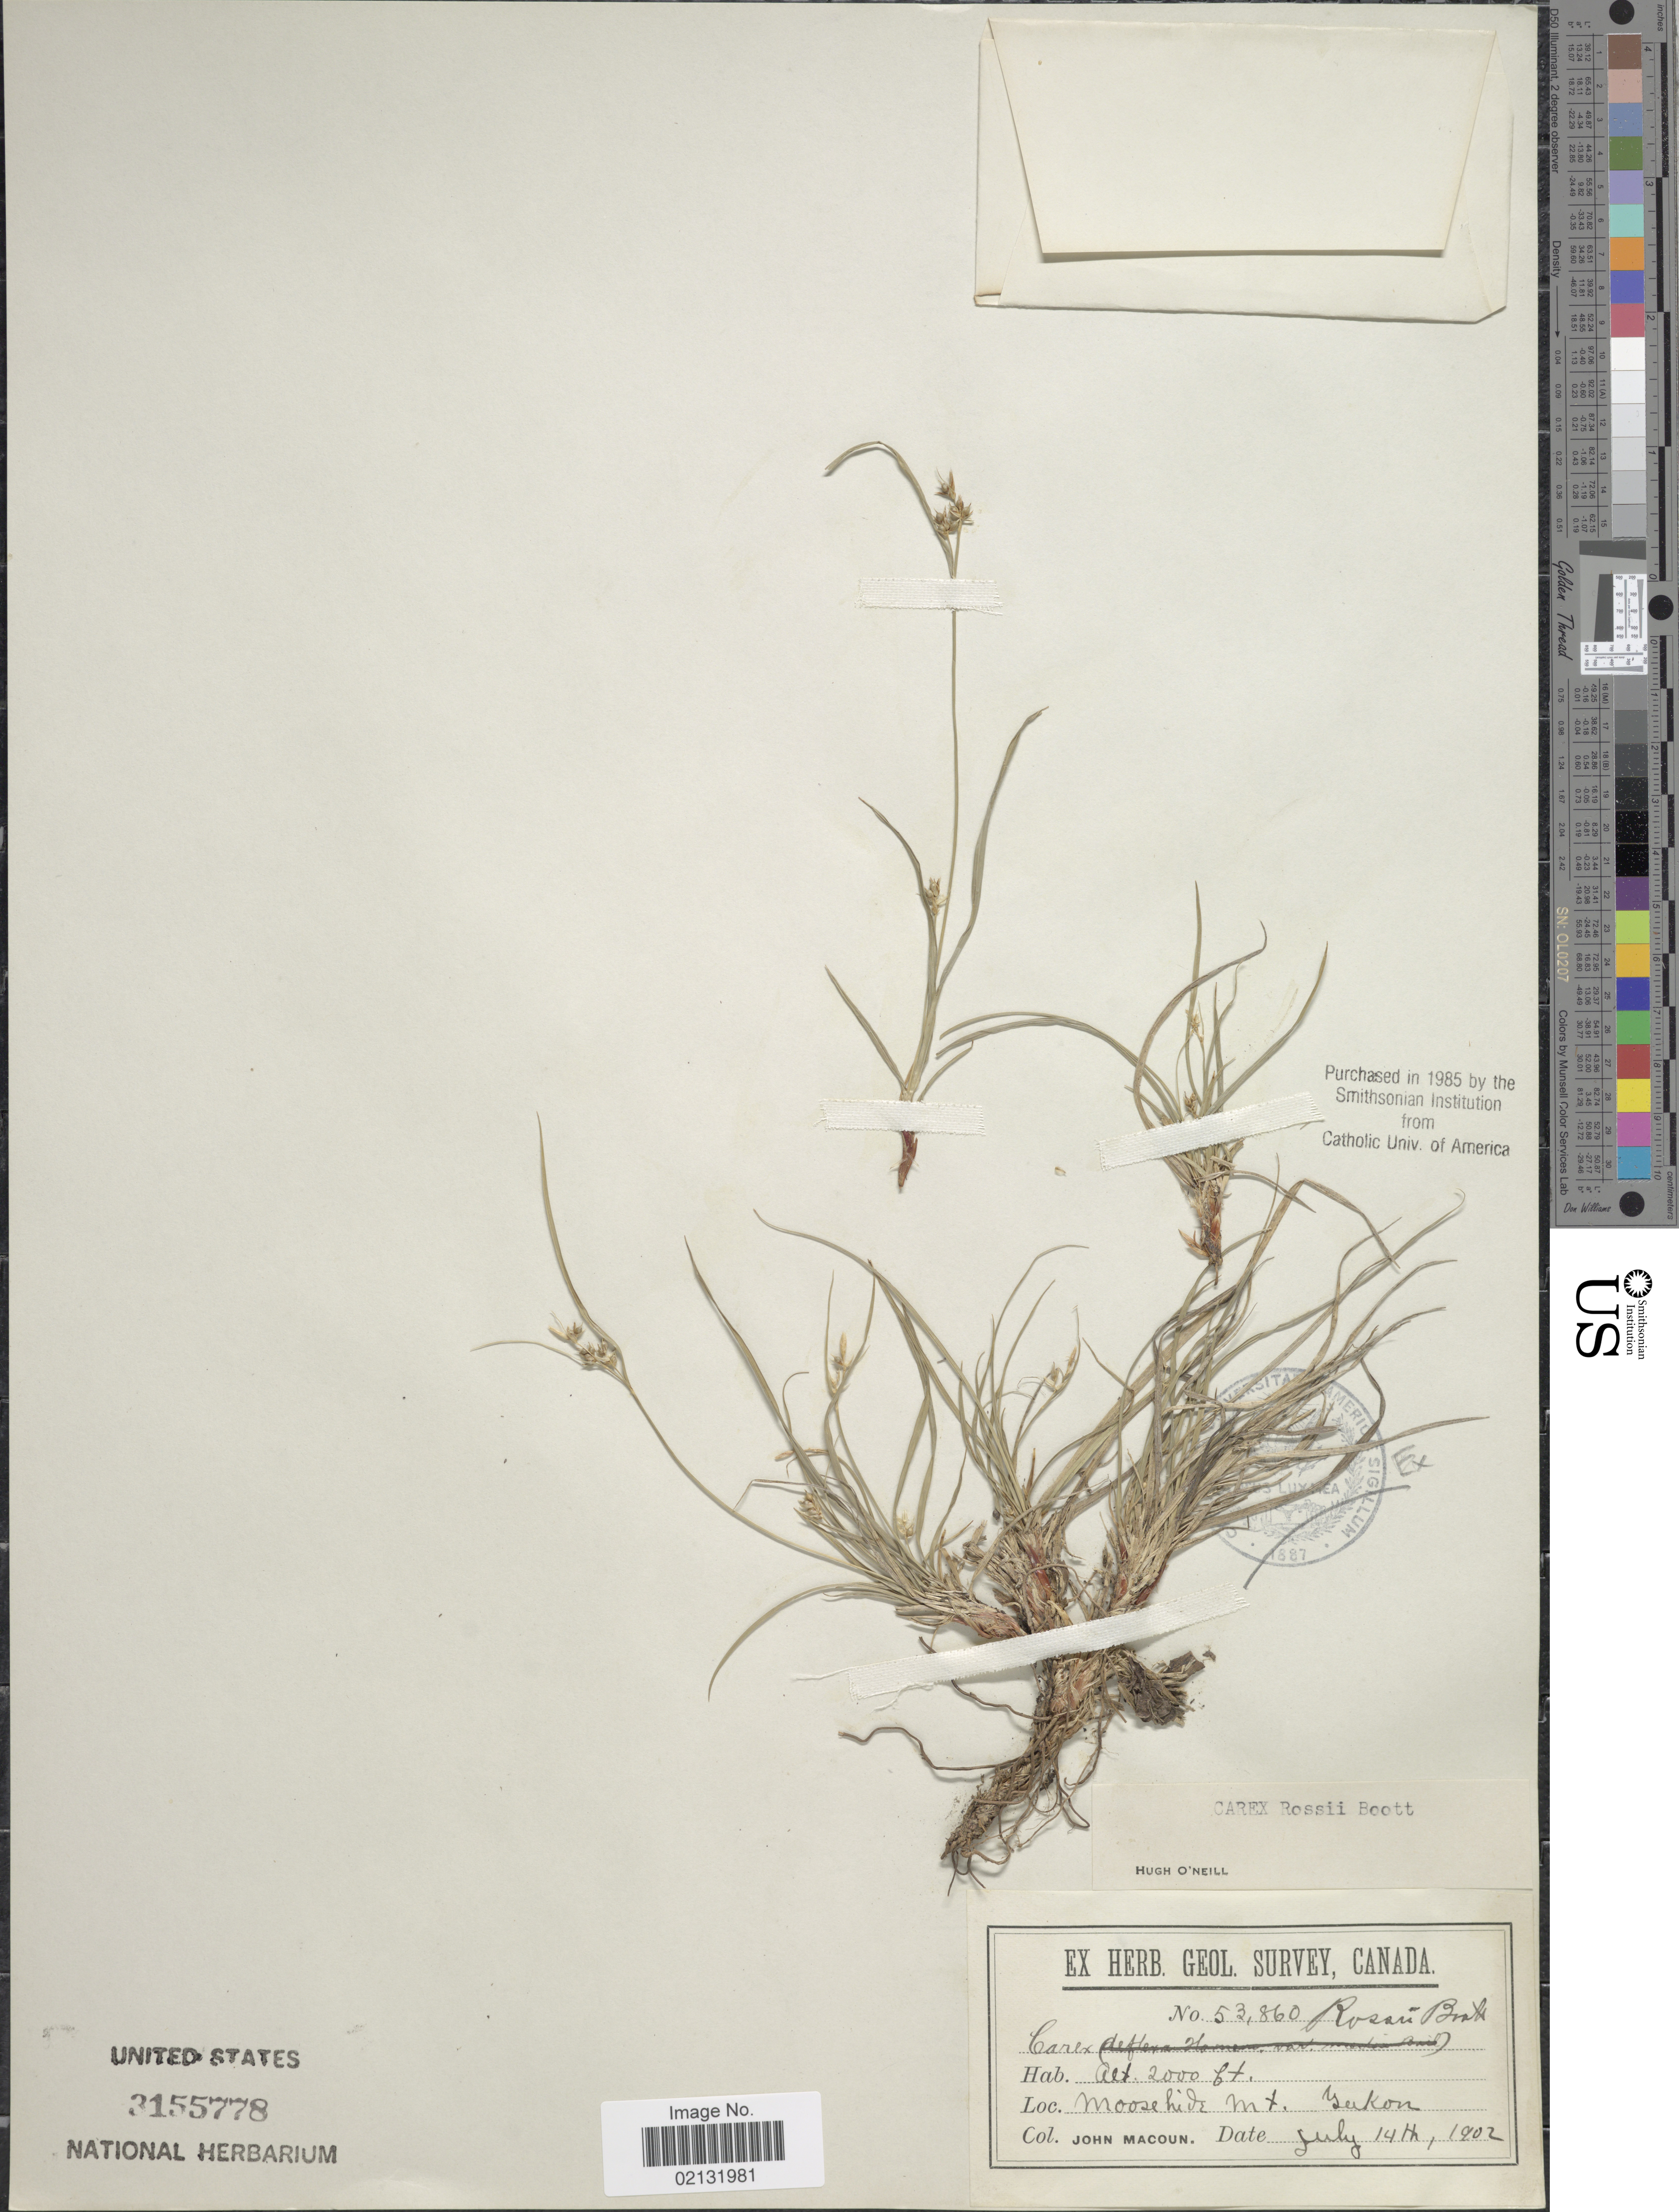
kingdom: Plantae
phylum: Tracheophyta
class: Liliopsida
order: Poales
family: Cyperaceae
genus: Carex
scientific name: Carex rossii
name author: Boott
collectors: J. Macoun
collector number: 53860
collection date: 1902-07-14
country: Canada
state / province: Yukon Territory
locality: Moosehide Mt. Yukon.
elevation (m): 610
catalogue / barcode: US 3155778